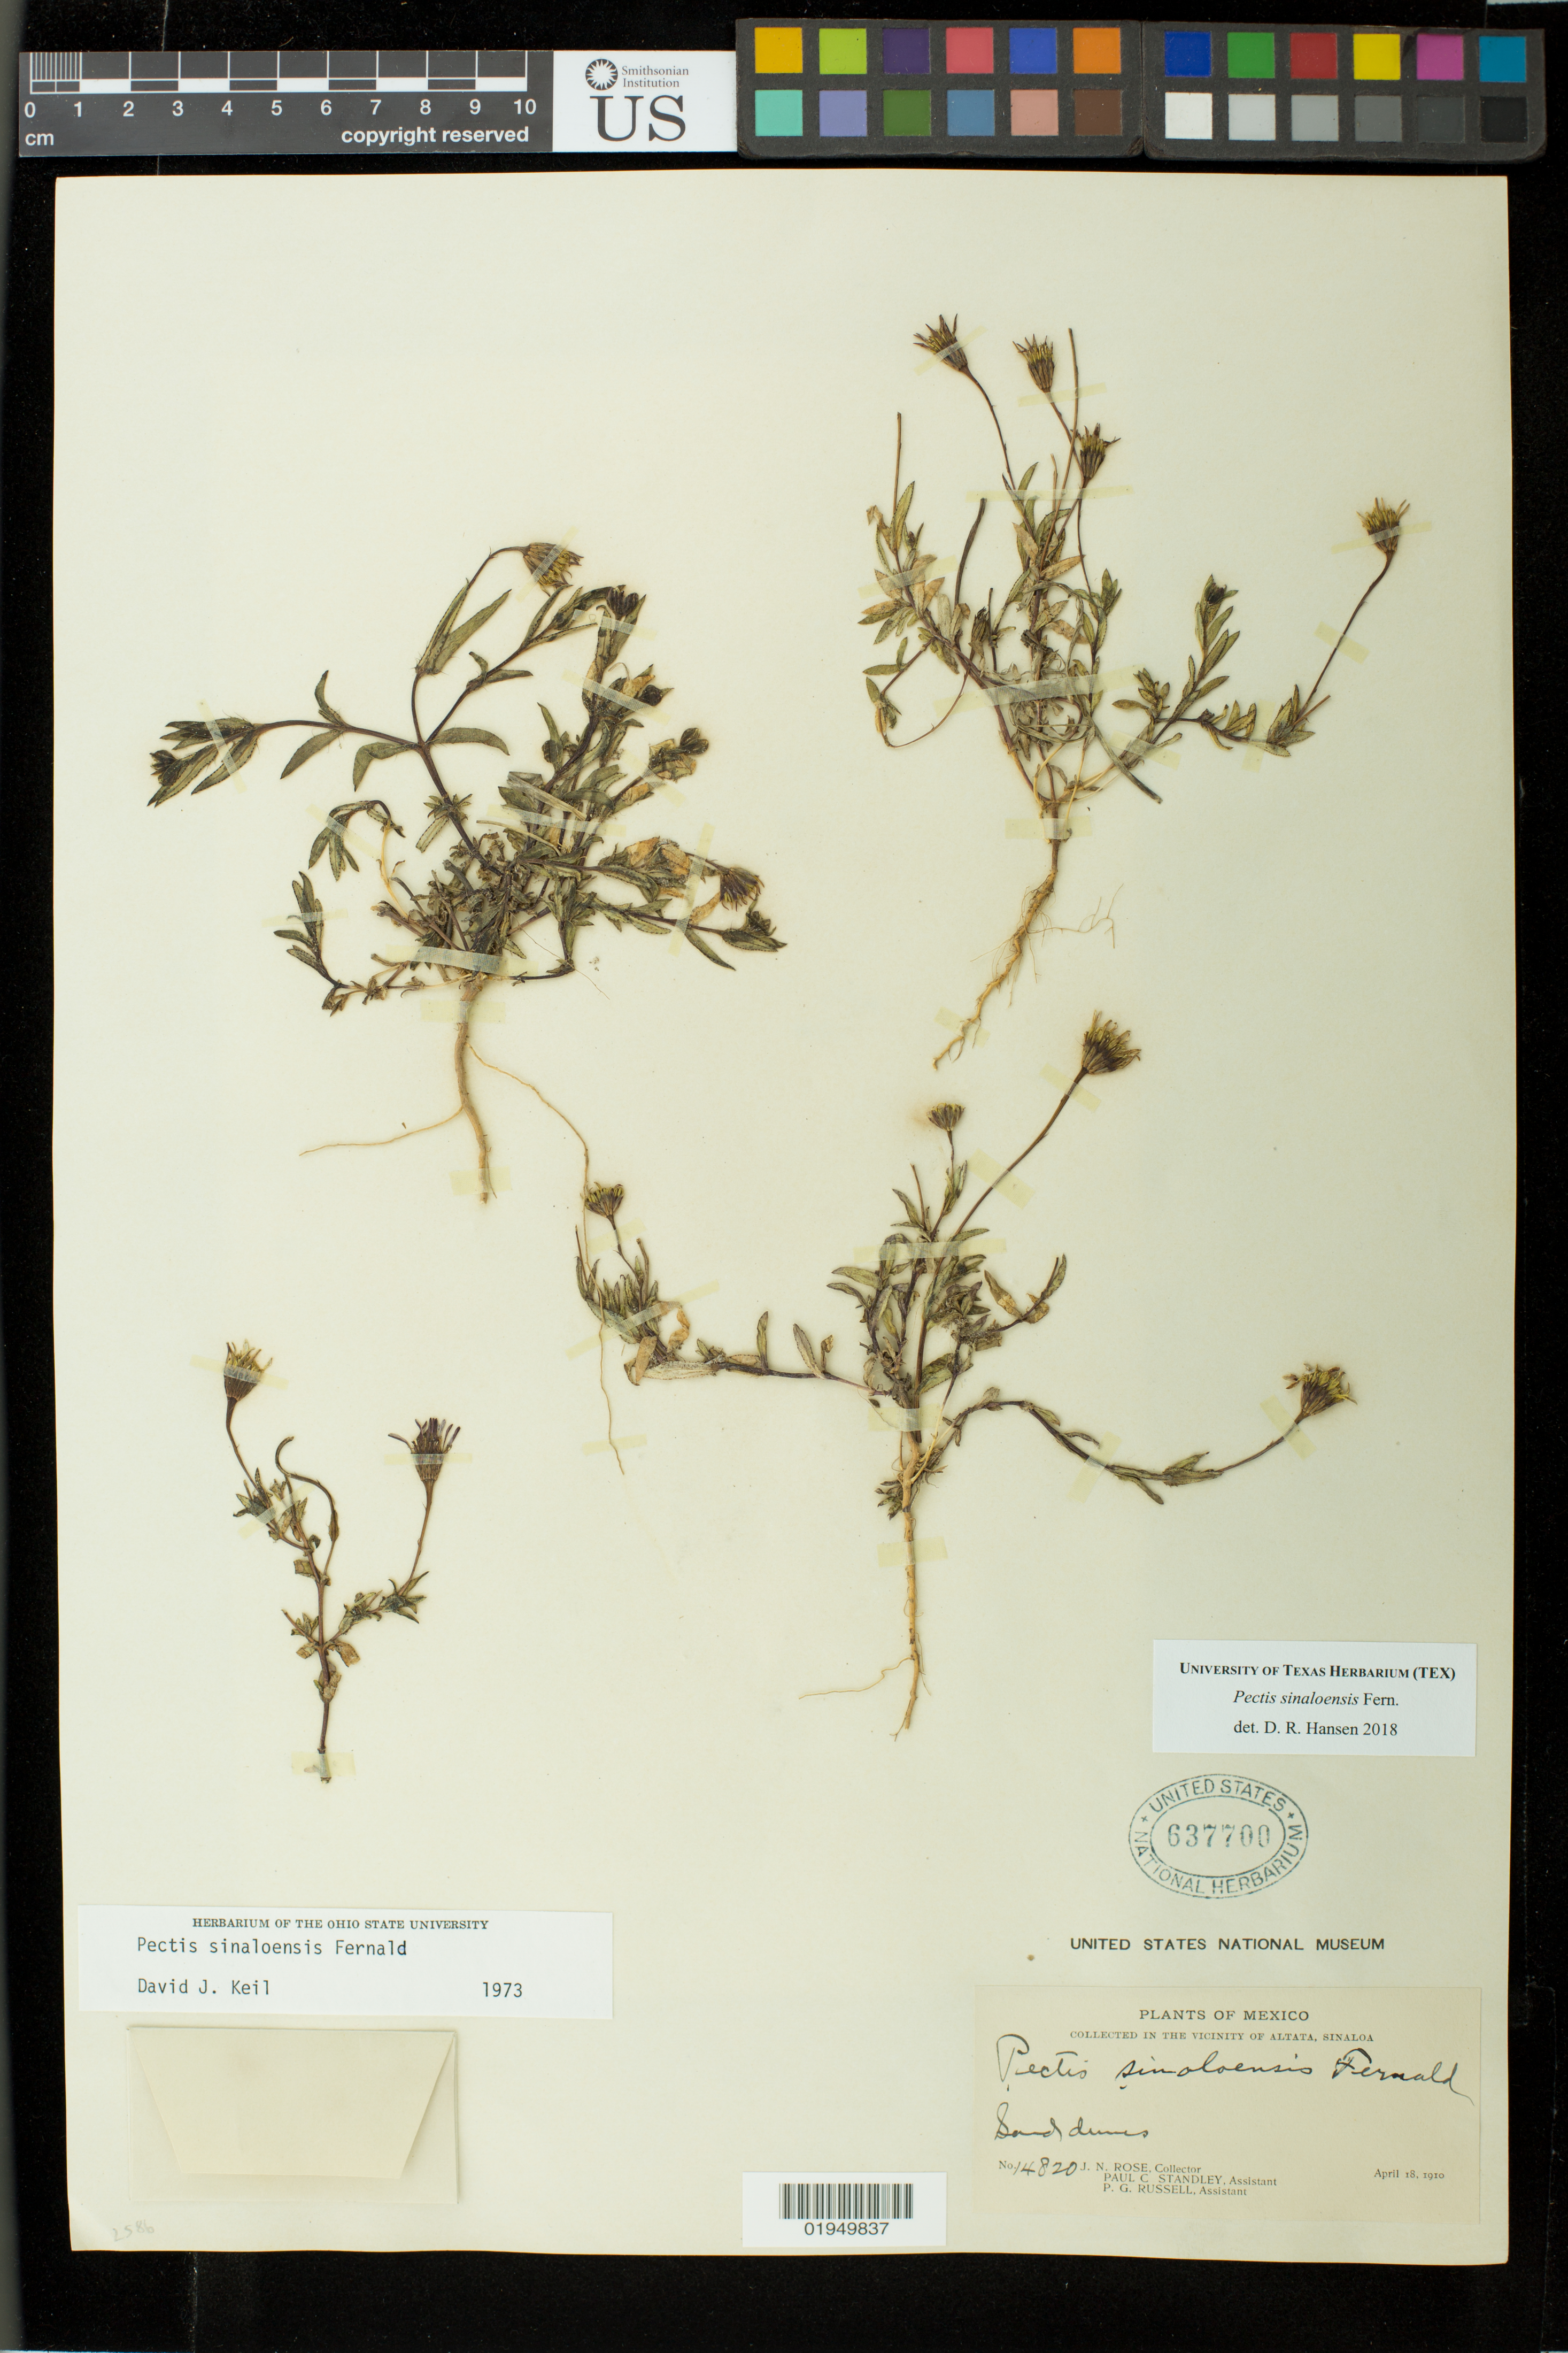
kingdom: Plantae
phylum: Tracheophyta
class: Magnoliopsida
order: Asterales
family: Asteraceae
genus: Pectis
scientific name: Pectis sinaloensis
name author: Fernald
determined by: Hansen, D. R.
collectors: J. N. Rose, P. C. Standley & P. G. Russell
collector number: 14820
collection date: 1910-04-18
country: Mexico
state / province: Sinaloa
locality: Collected in the vicinity of Altata.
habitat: Sand dunes.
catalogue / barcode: US 637700